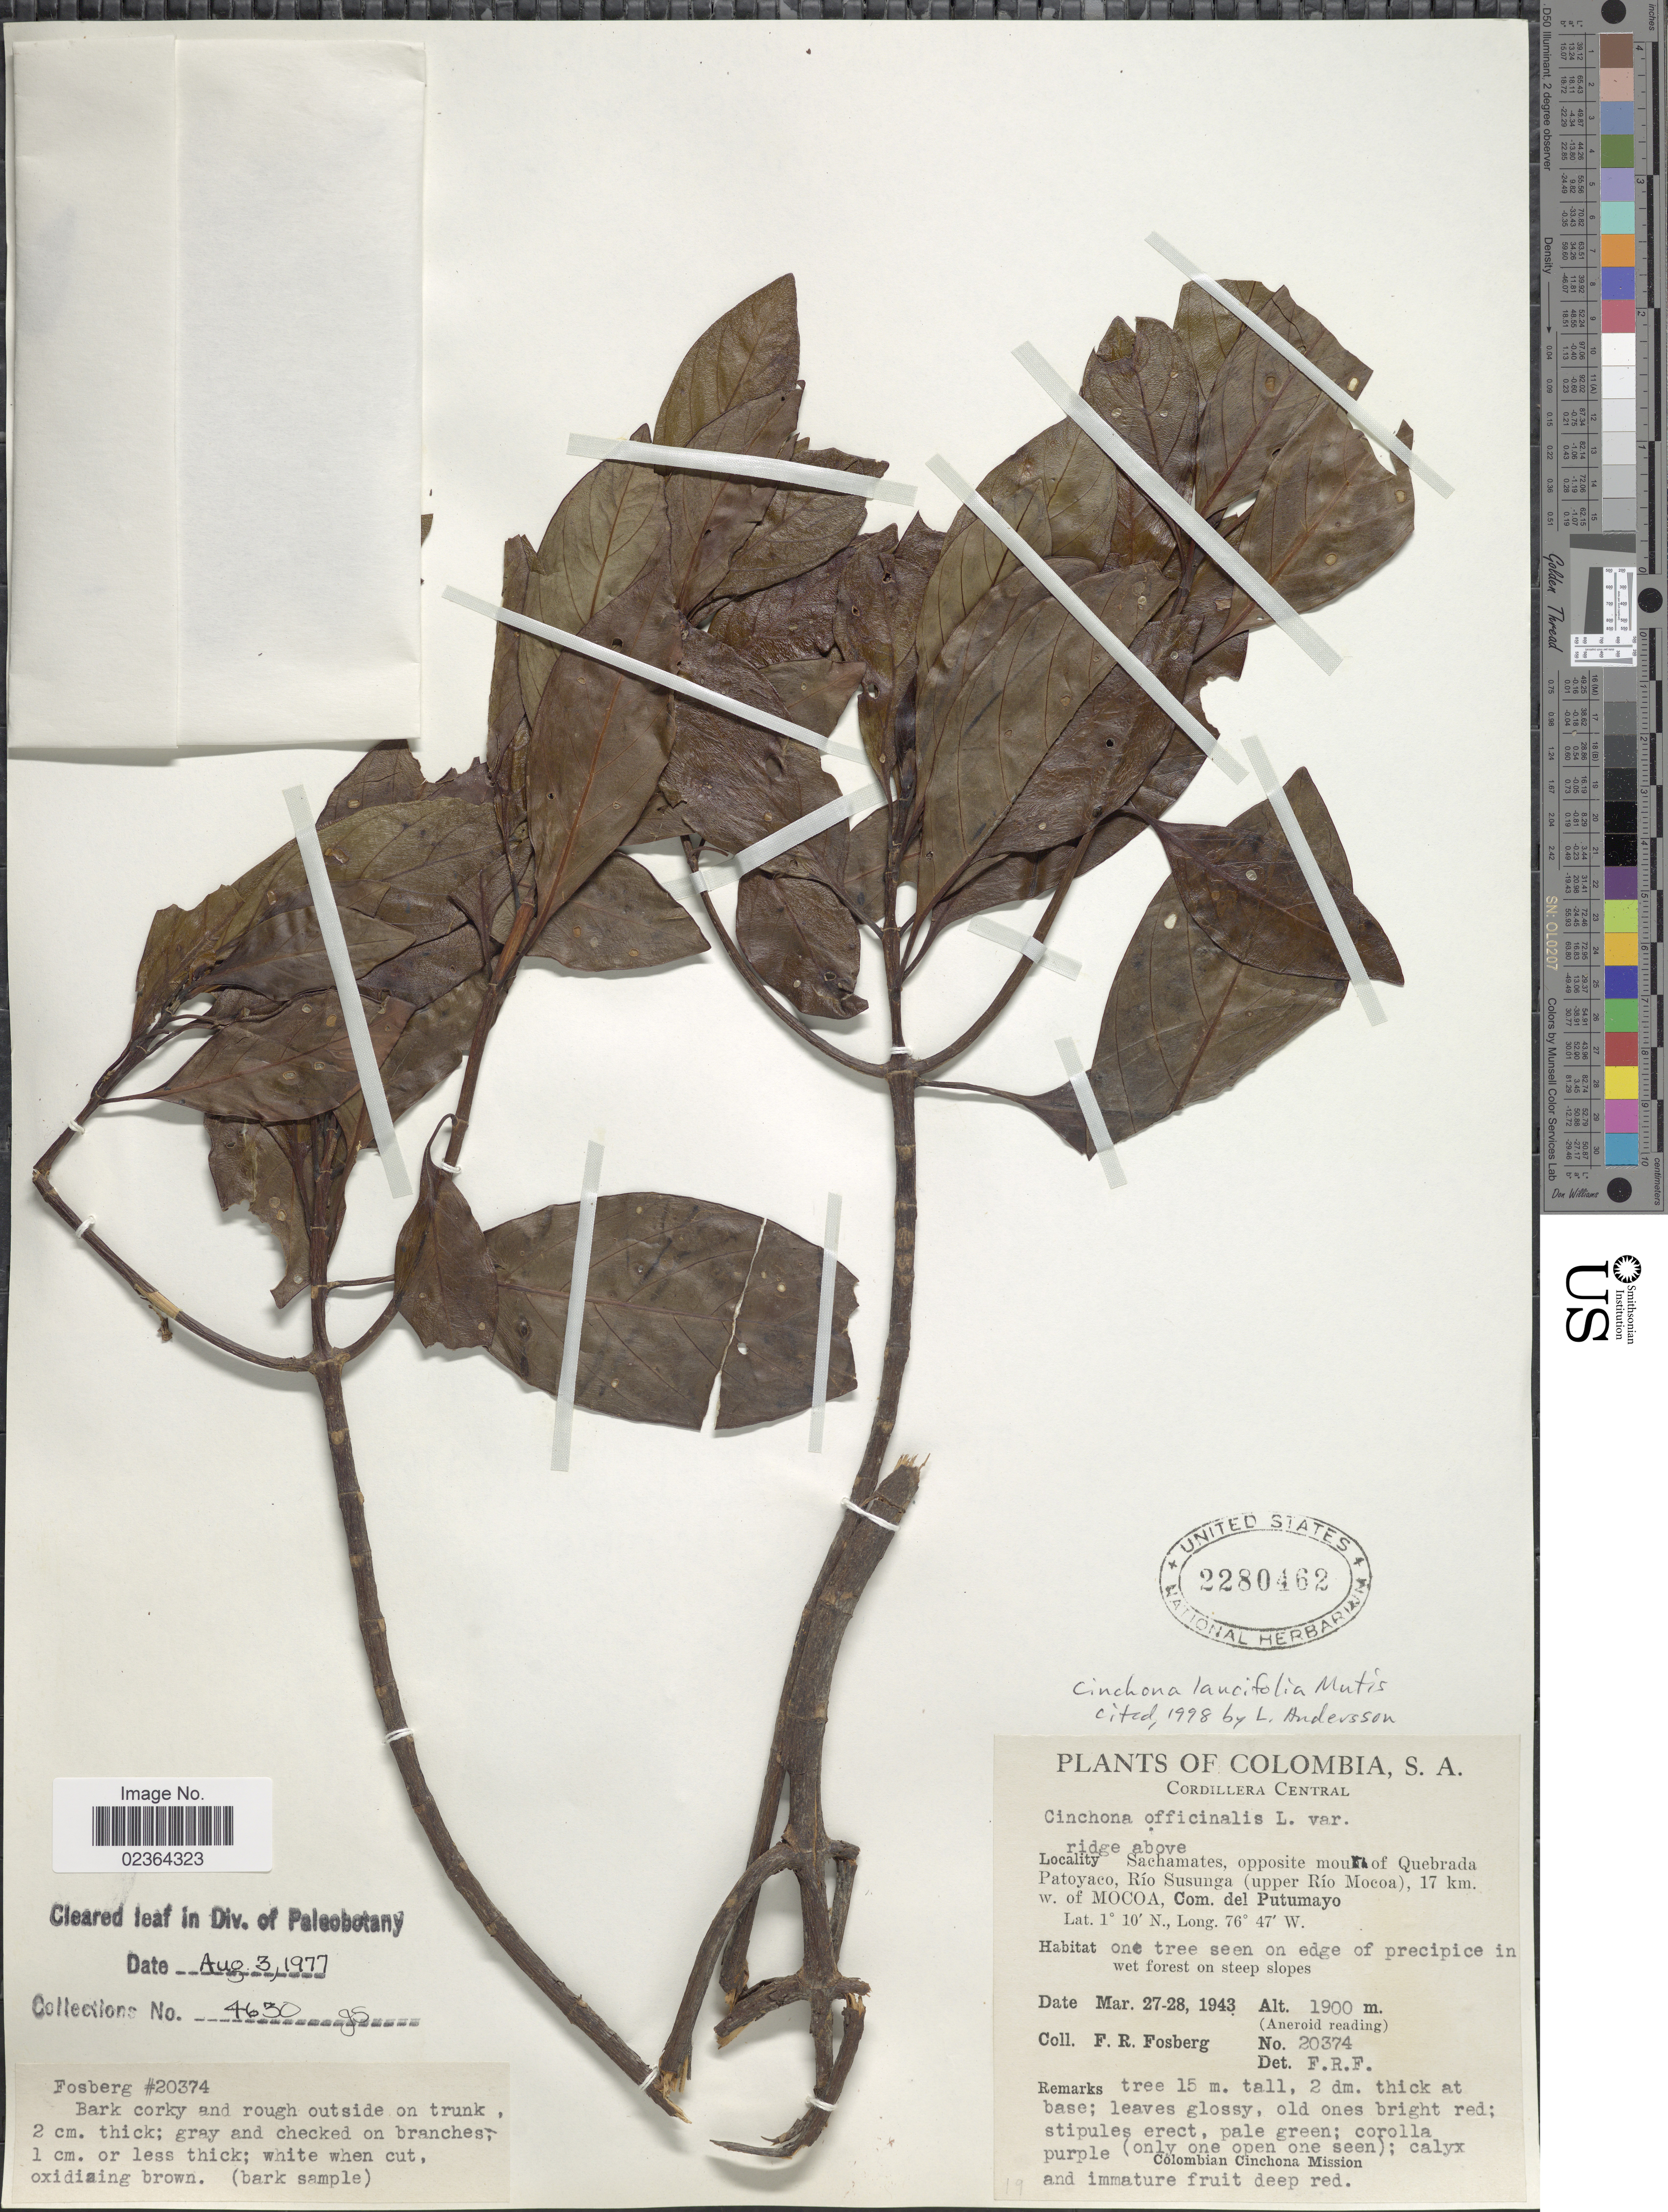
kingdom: Plantae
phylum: Tracheophyta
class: Magnoliopsida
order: Gentianales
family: Rubiaceae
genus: Cinchona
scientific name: Cinchona lancifolia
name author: Mutis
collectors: F. R. Fosberg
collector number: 20374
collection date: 1943-03-27/1943-03-28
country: Colombia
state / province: Putumayo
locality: Cordillera Central, Sachamates, opposite mouth of Quebrada Patoyaco, Rio Susunga (upper Rio Mocoa), 17 km w. of Mocoa, Com el Putumayo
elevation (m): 1900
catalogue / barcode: US 2280462